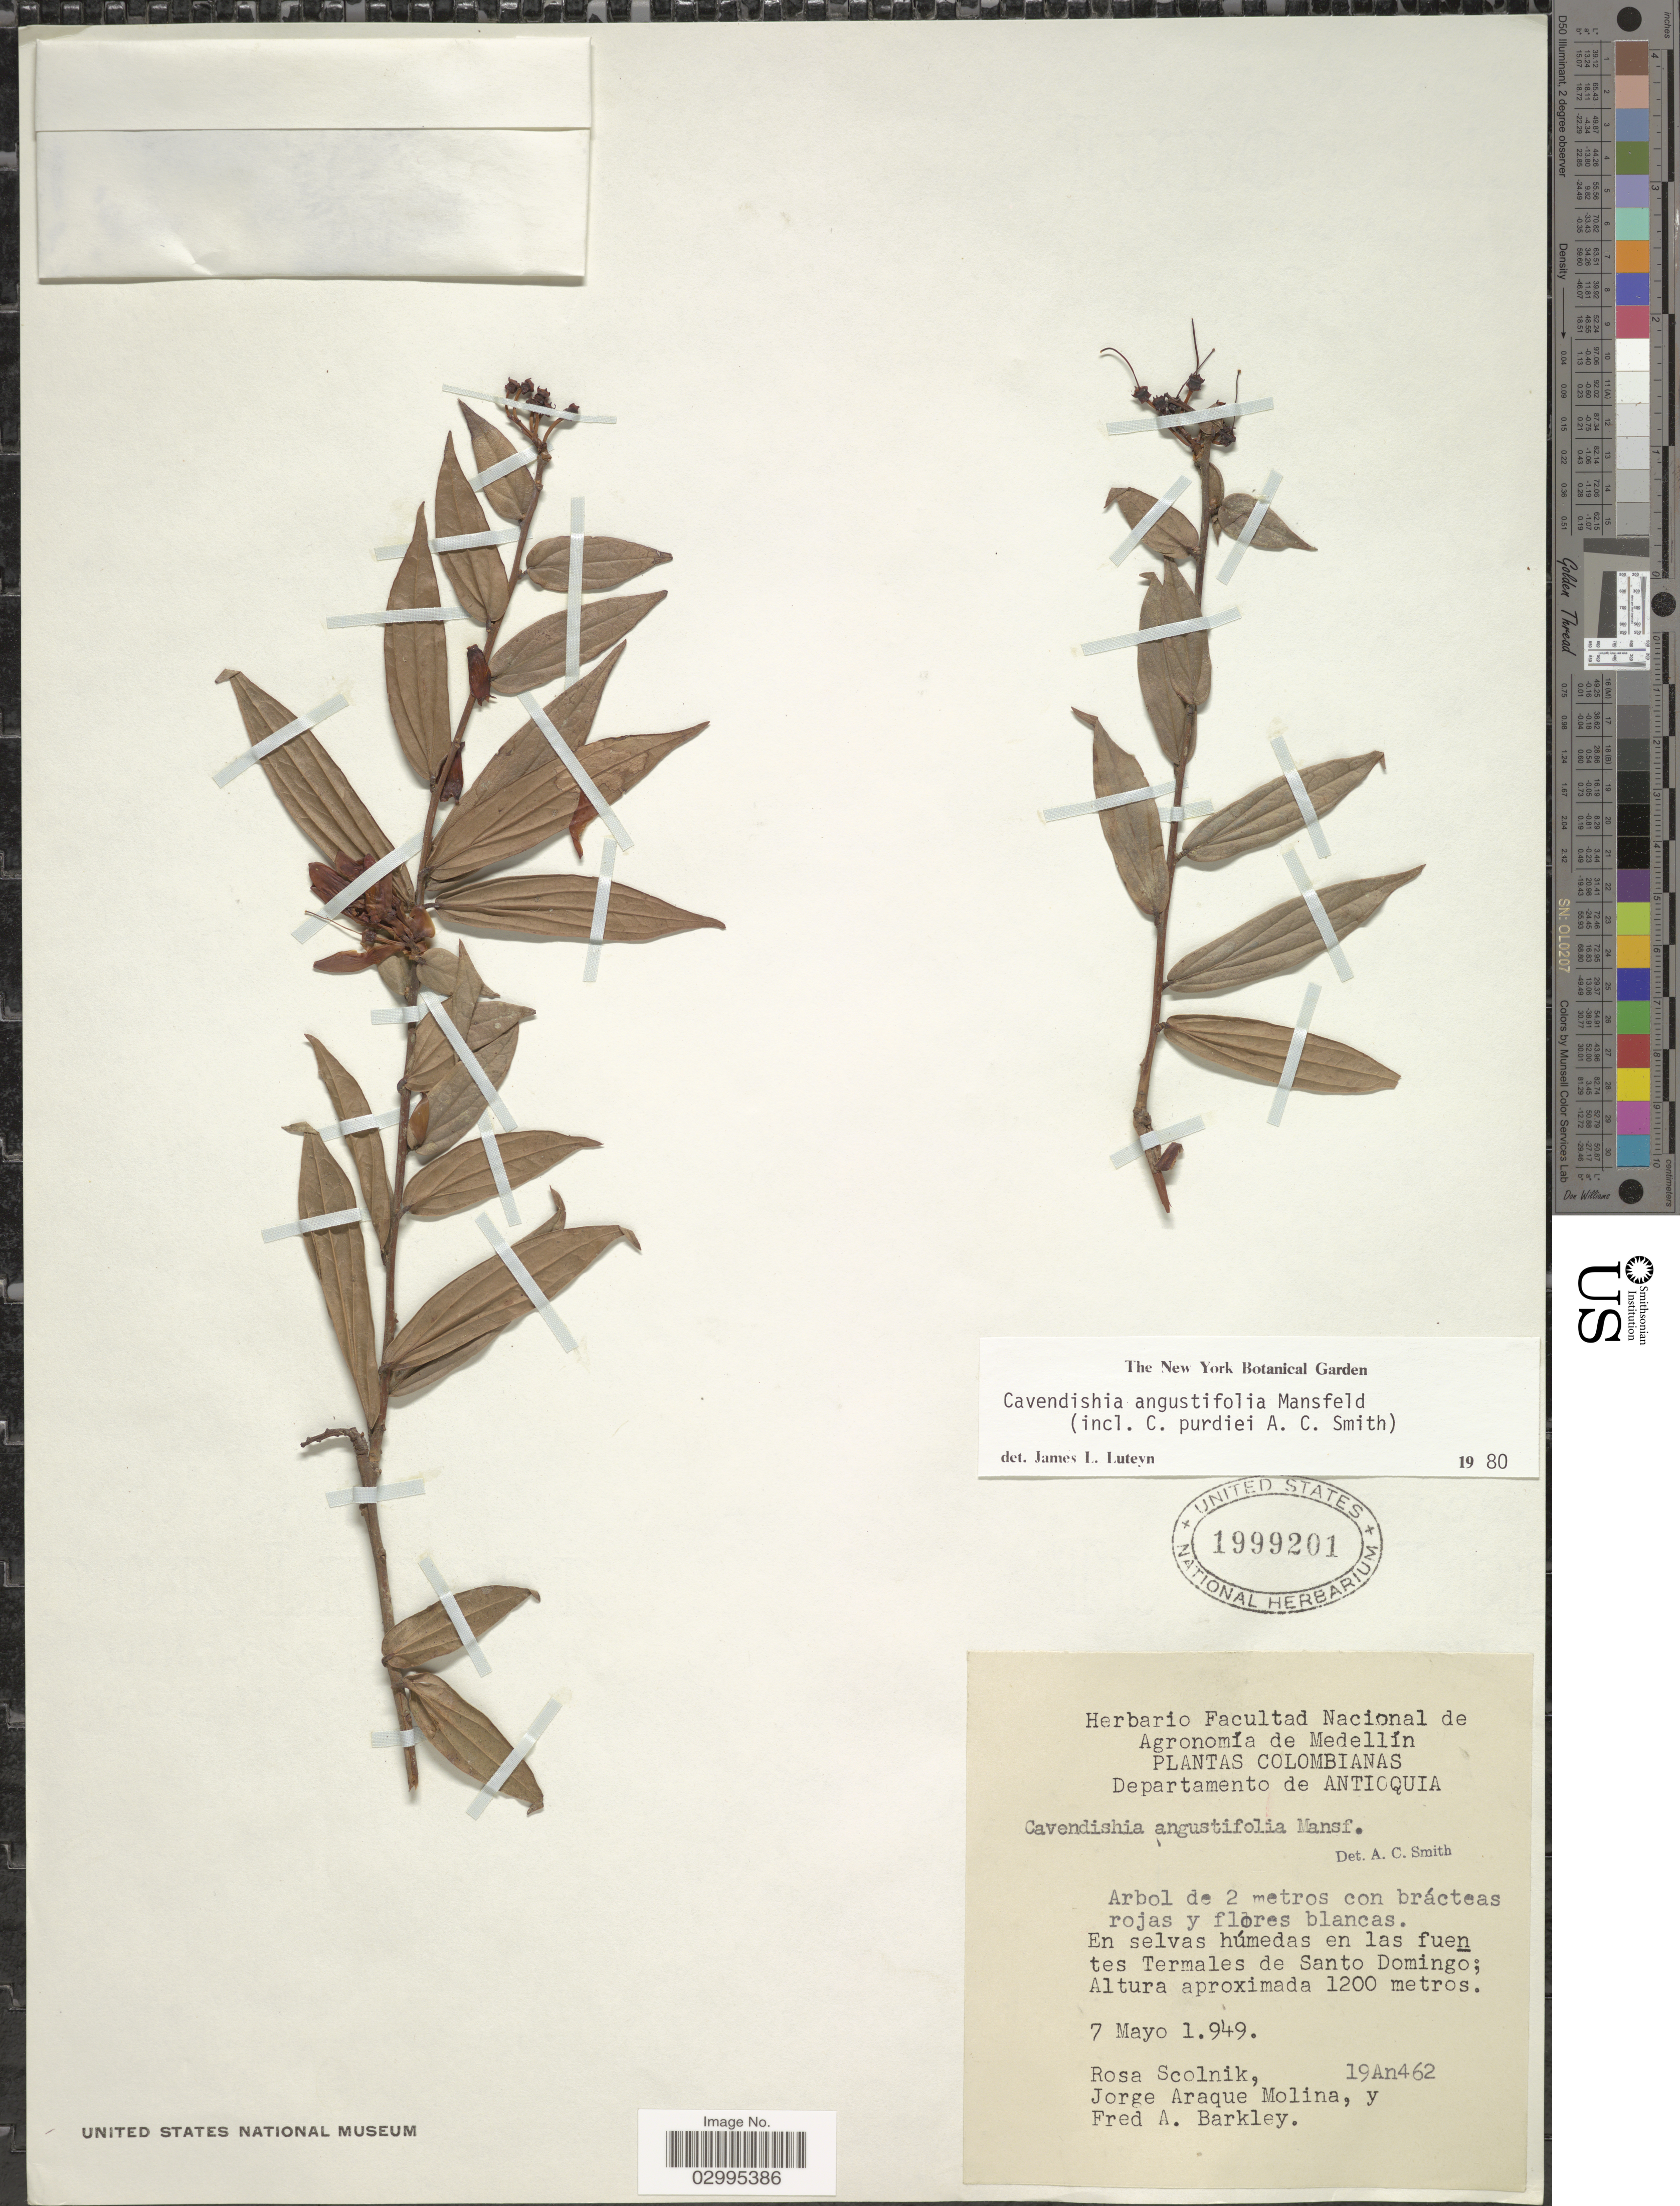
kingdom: Plantae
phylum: Tracheophyta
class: Magnoliopsida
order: Ericales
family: Ericaceae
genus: Cavendishia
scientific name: Cavendishia angustifolia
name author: Mansf.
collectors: R. Scolnik, J. Araque Molina & F. A. Barkley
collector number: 19An462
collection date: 1949-05-07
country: Colombia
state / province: Antioquia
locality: Departamento de Antioquia. En selvas húmedas en las fuentes Termales de Santo Domingo.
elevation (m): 1200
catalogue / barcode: US 1999201